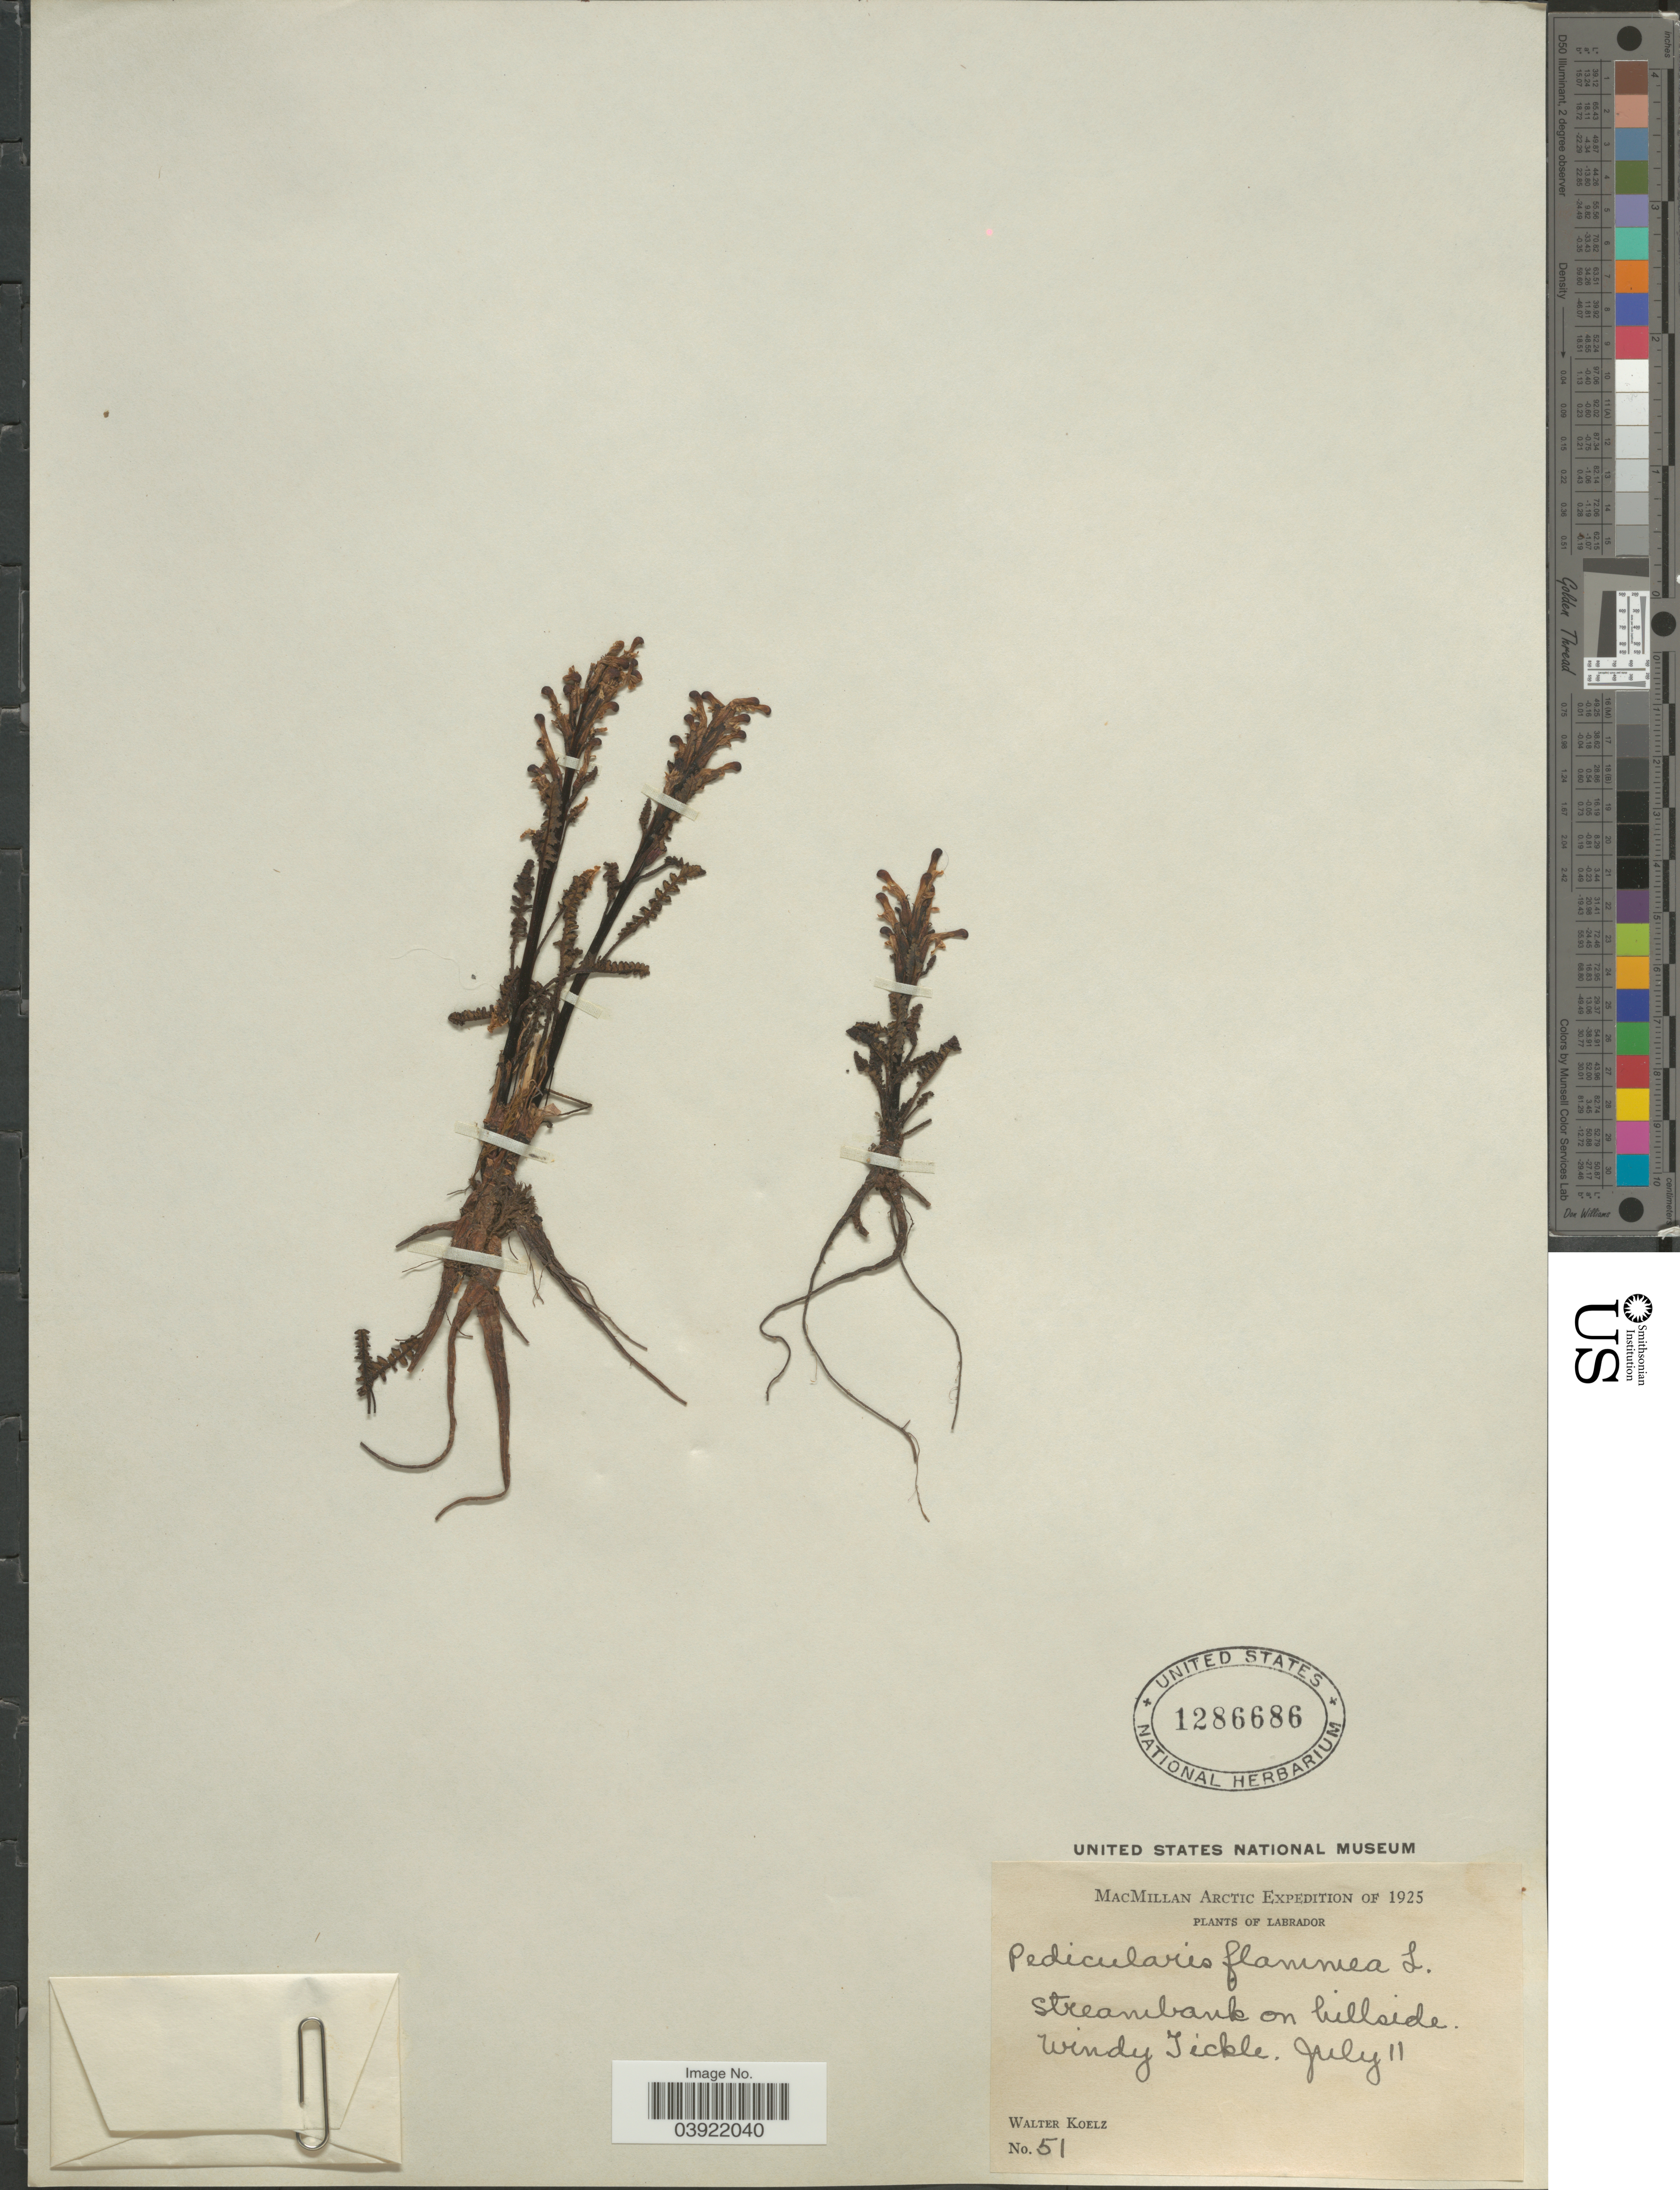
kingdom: Plantae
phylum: Tracheophyta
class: Magnoliopsida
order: Lamiales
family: Orobanchaceae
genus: Pedicularis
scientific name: Pedicularis flammea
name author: L.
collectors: W. N. Koelz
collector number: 51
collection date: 1925-07-11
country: Canada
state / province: Newfoundland and Labrador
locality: Labrador. Streambank on hillside. Windy Tickle.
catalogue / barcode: US 1286686